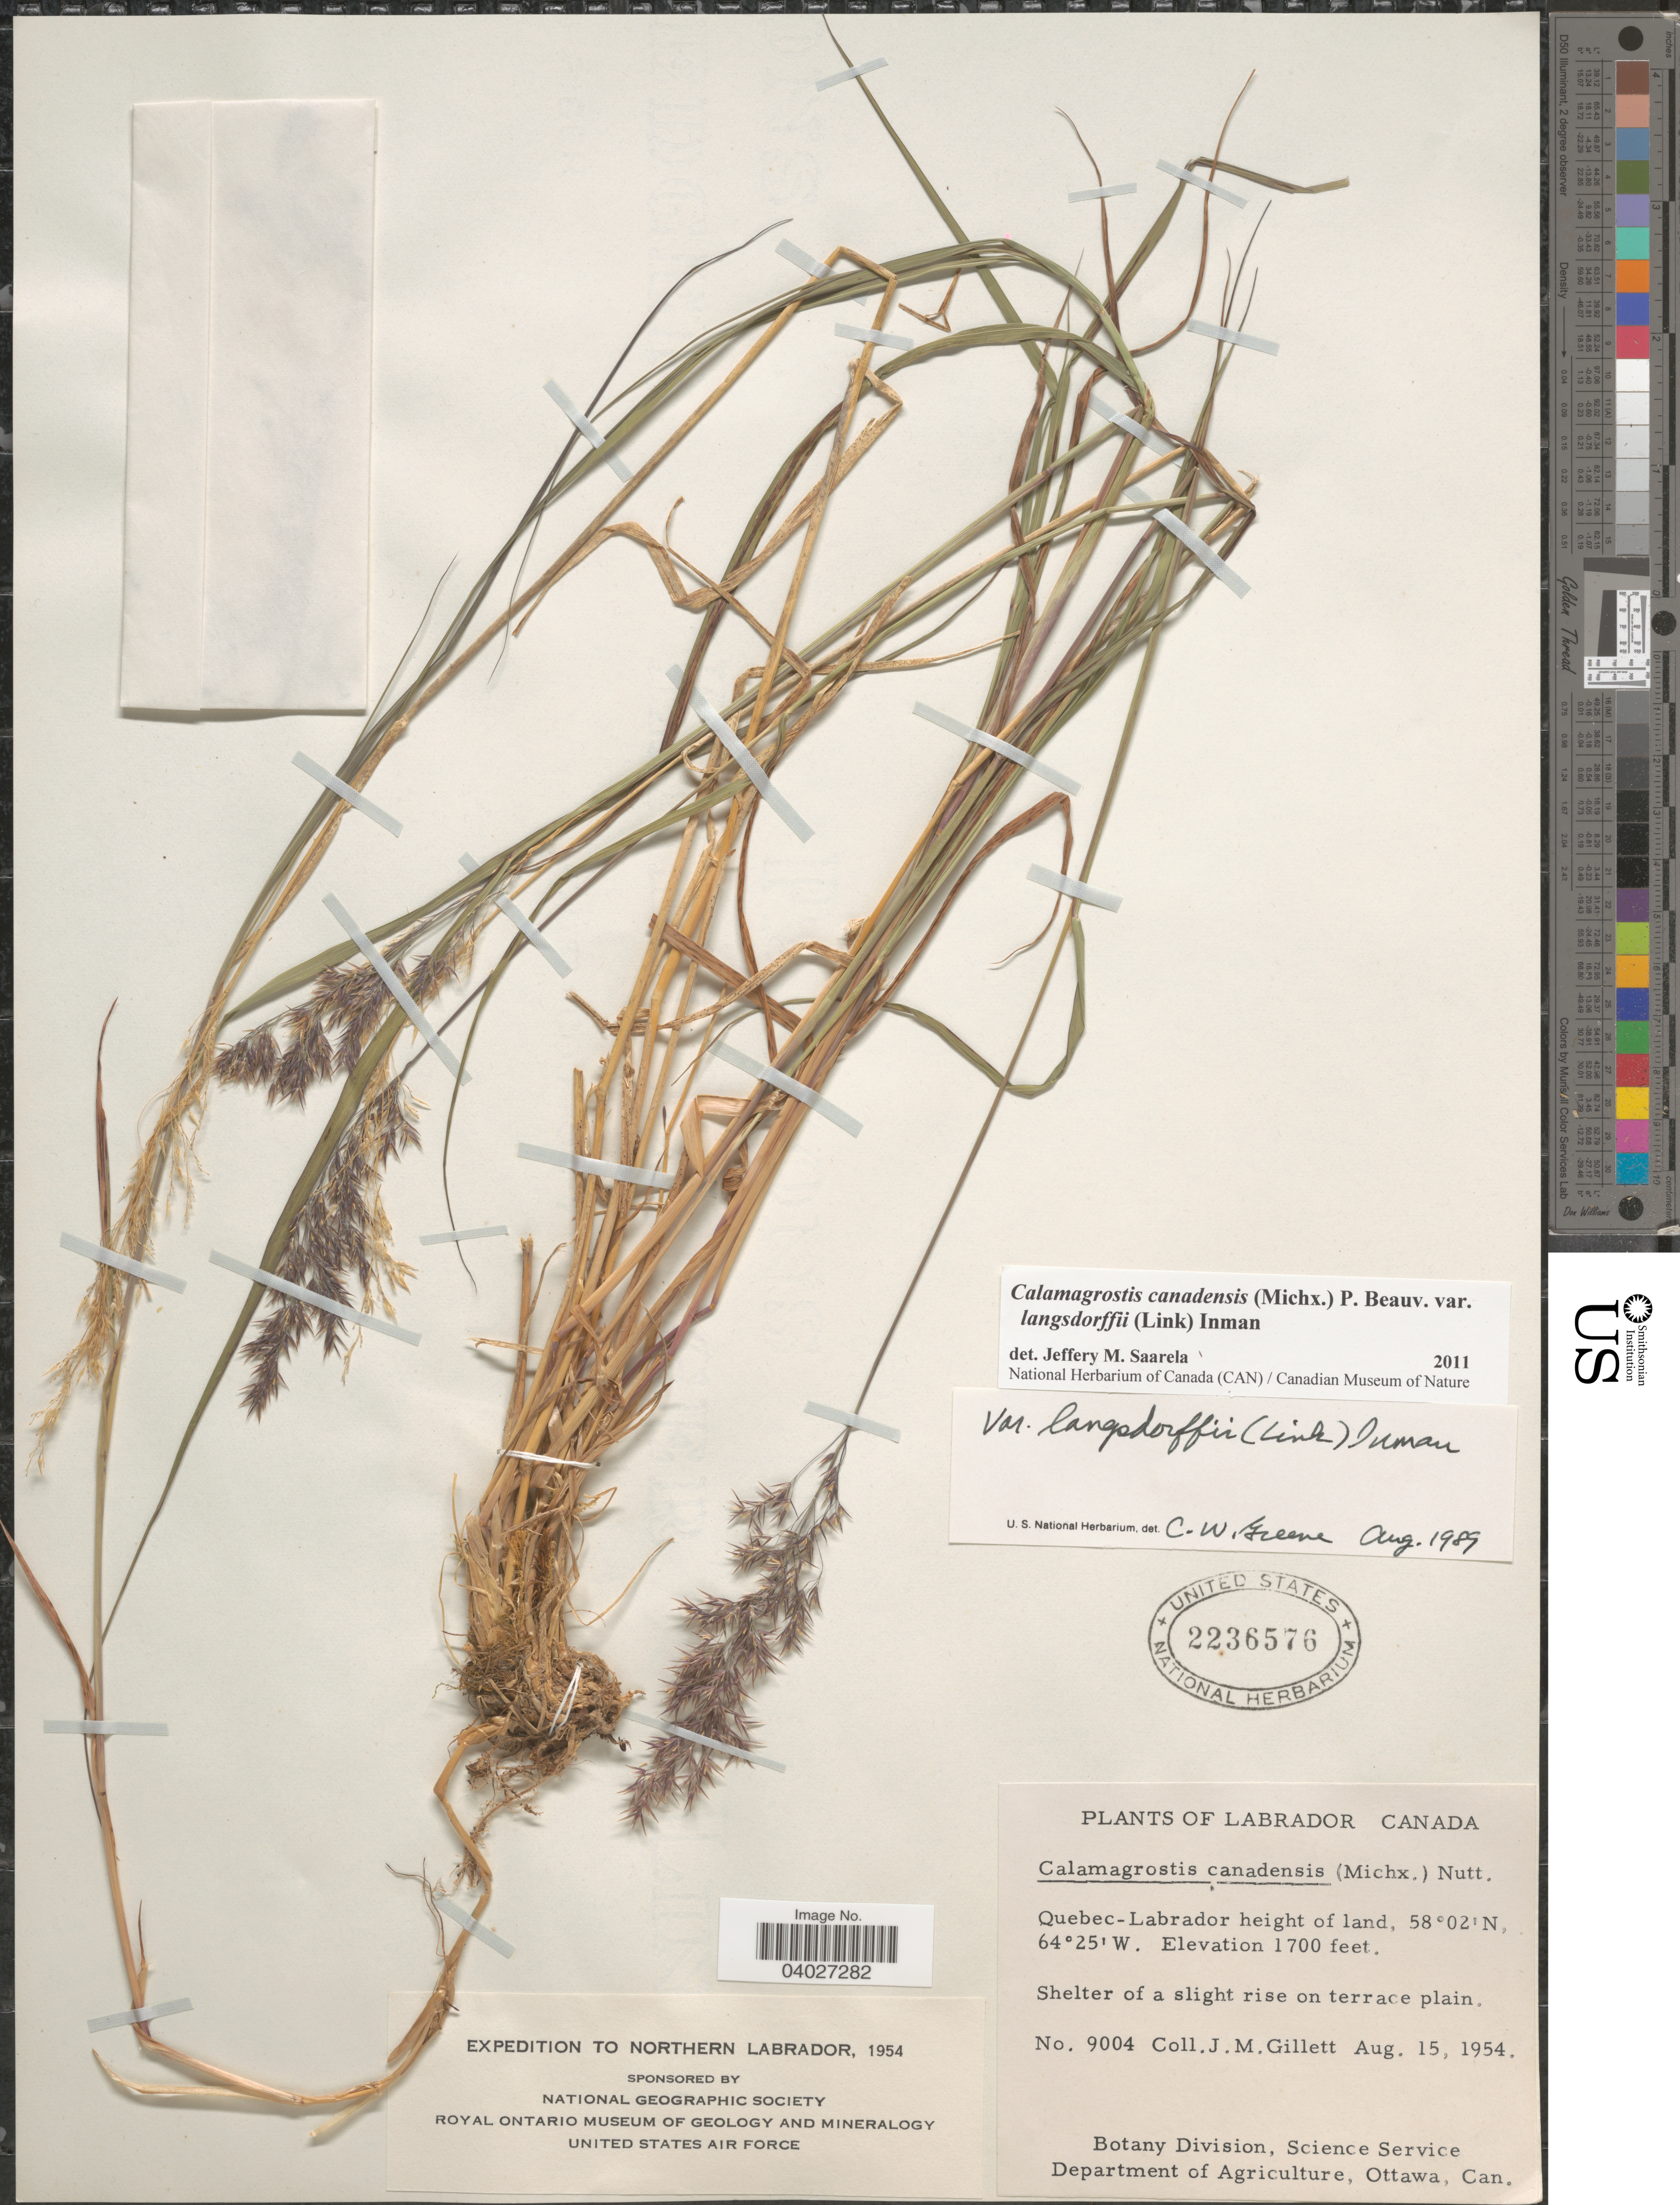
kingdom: Plantae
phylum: Tracheophyta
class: Liliopsida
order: Poales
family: Poaceae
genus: Calamagrostis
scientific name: Calamagrostis canadensis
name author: (Michx.) P. Beauv.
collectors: J. M. Gillett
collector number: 9004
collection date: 1954-08-15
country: Canada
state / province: Newfoundland and Labrador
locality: Northern Labrador. Quebec-Labrador height of land.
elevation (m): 518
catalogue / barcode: US 2236576